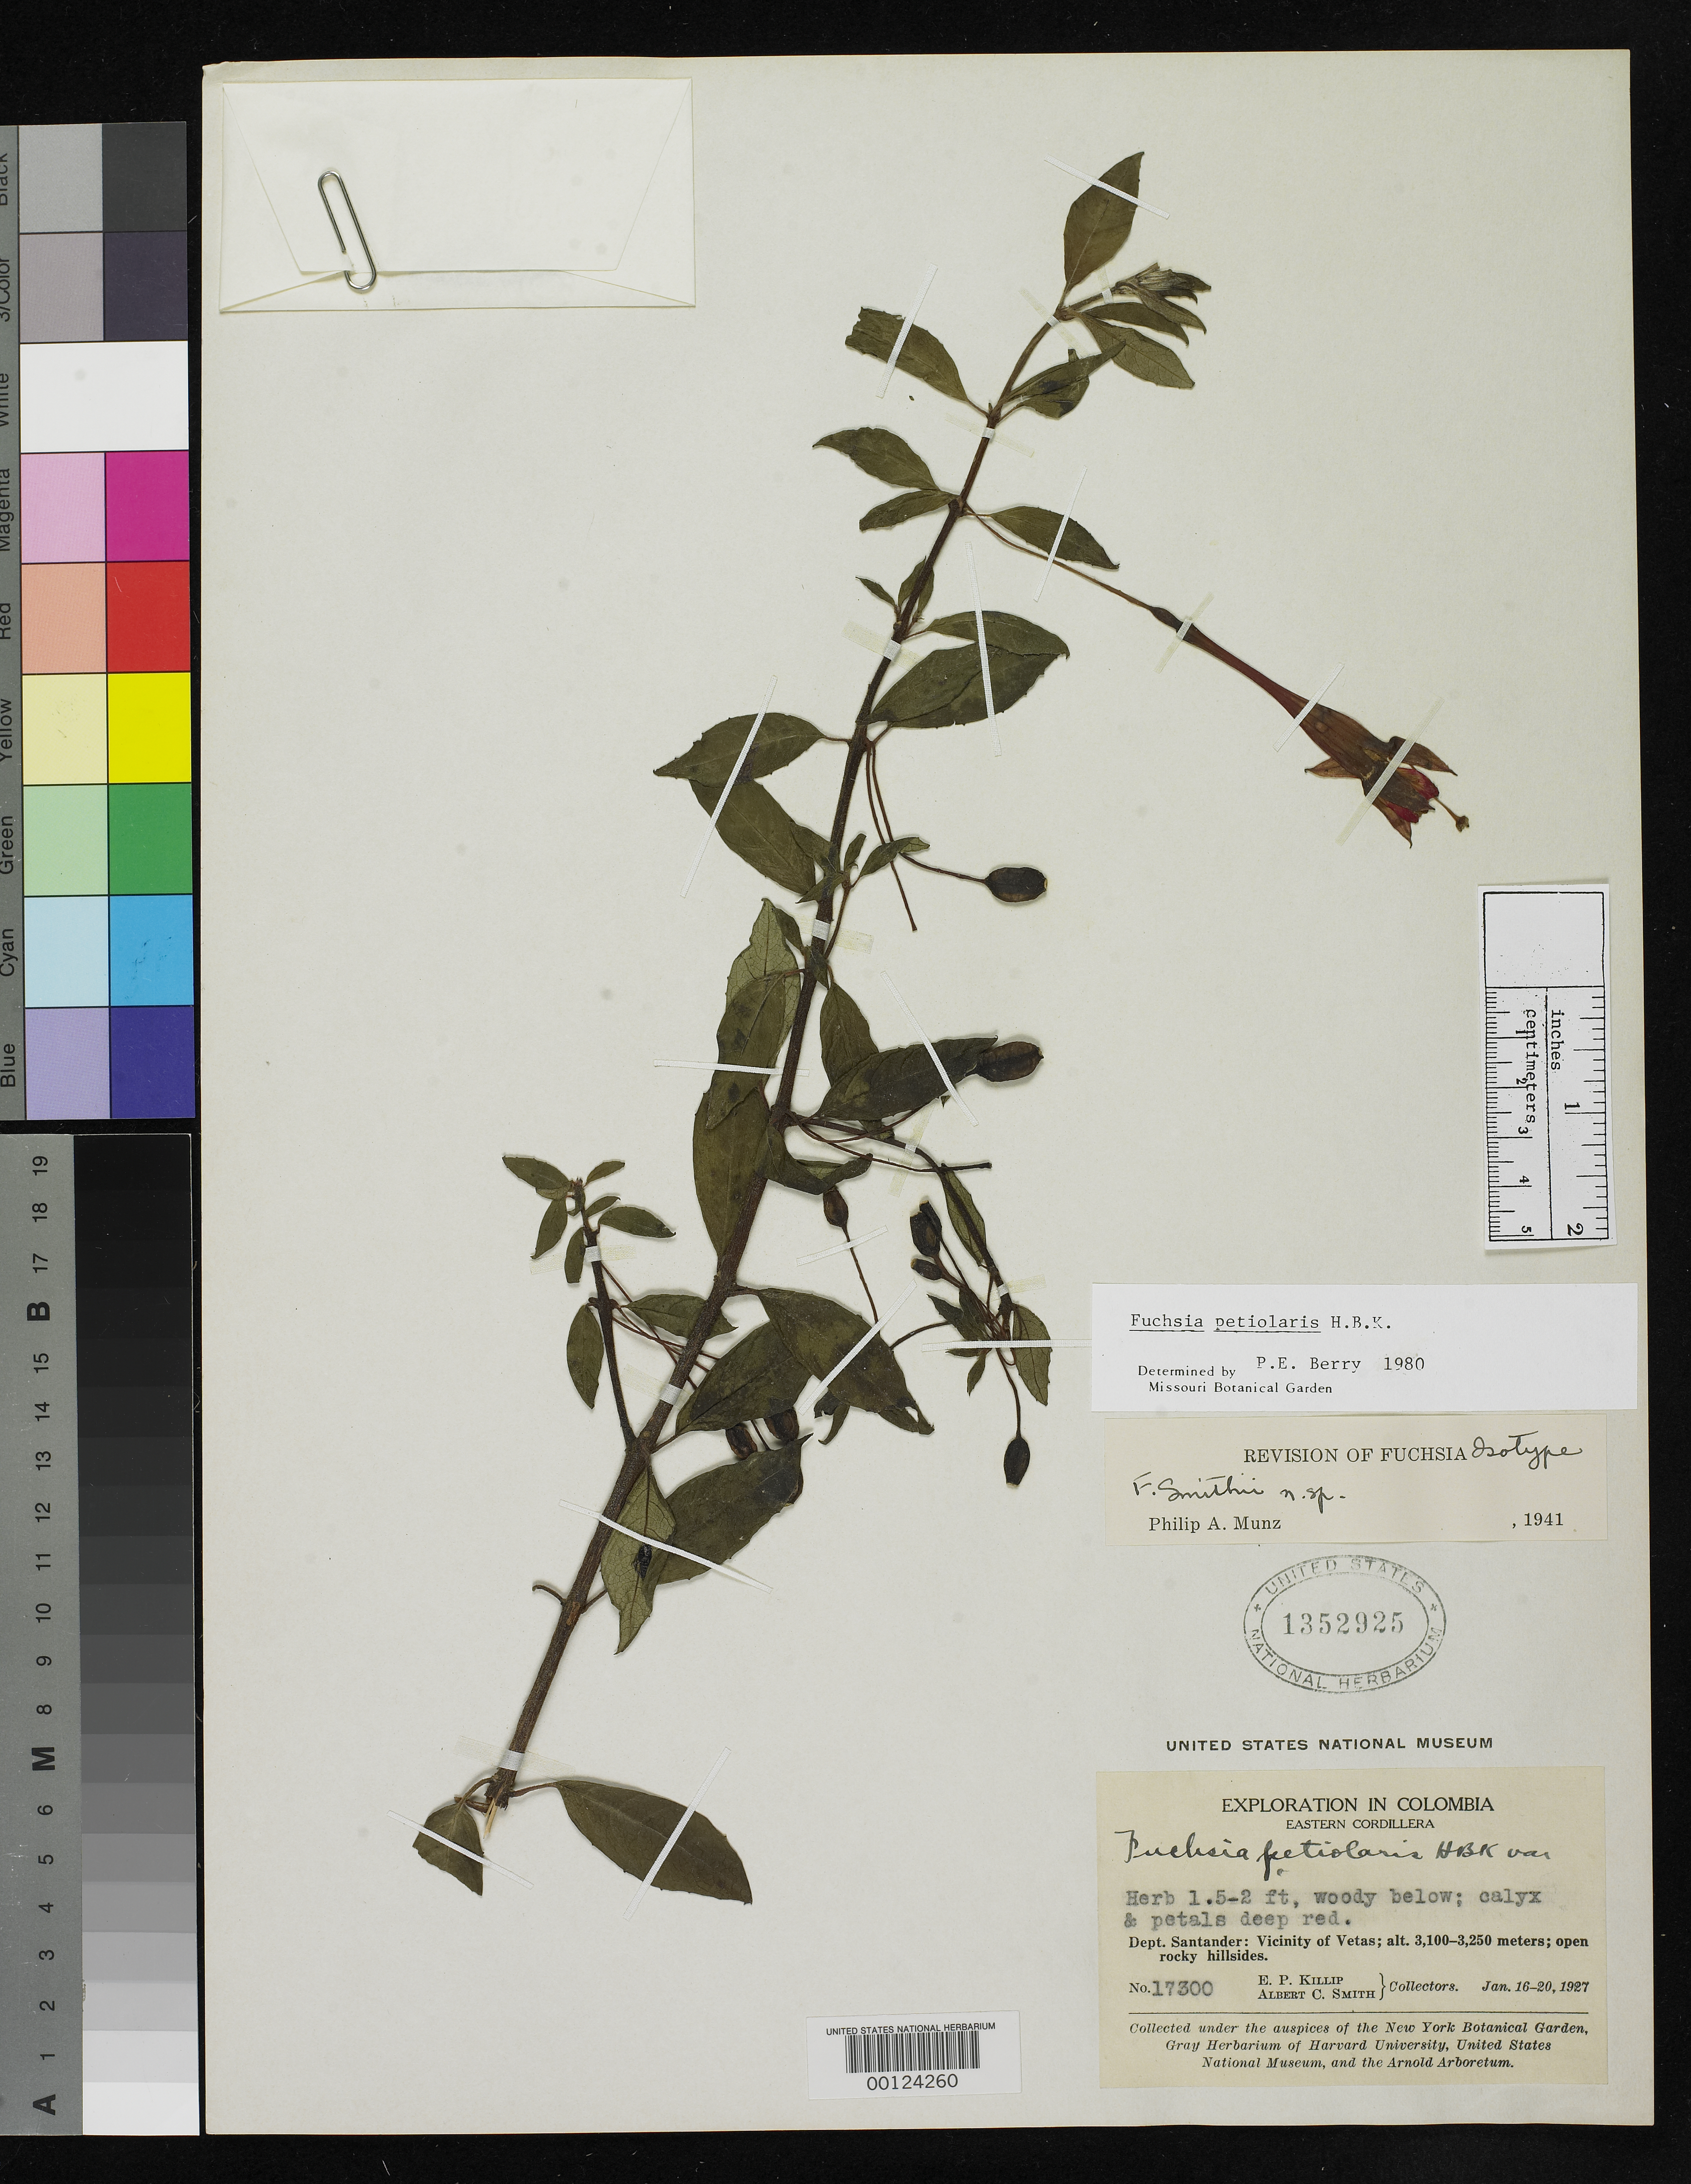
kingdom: Plantae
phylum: Tracheophyta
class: Magnoliopsida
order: Myrtales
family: Onagraceae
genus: Fuchsia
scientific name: Fuchsia smithii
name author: Munz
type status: Isotype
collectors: E. P. Killip & A. C. Smith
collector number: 17300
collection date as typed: Jan 1927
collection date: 1927-01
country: Colombia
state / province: Santander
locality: Vicinity of Vetas.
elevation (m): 3100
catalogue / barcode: US 1352925